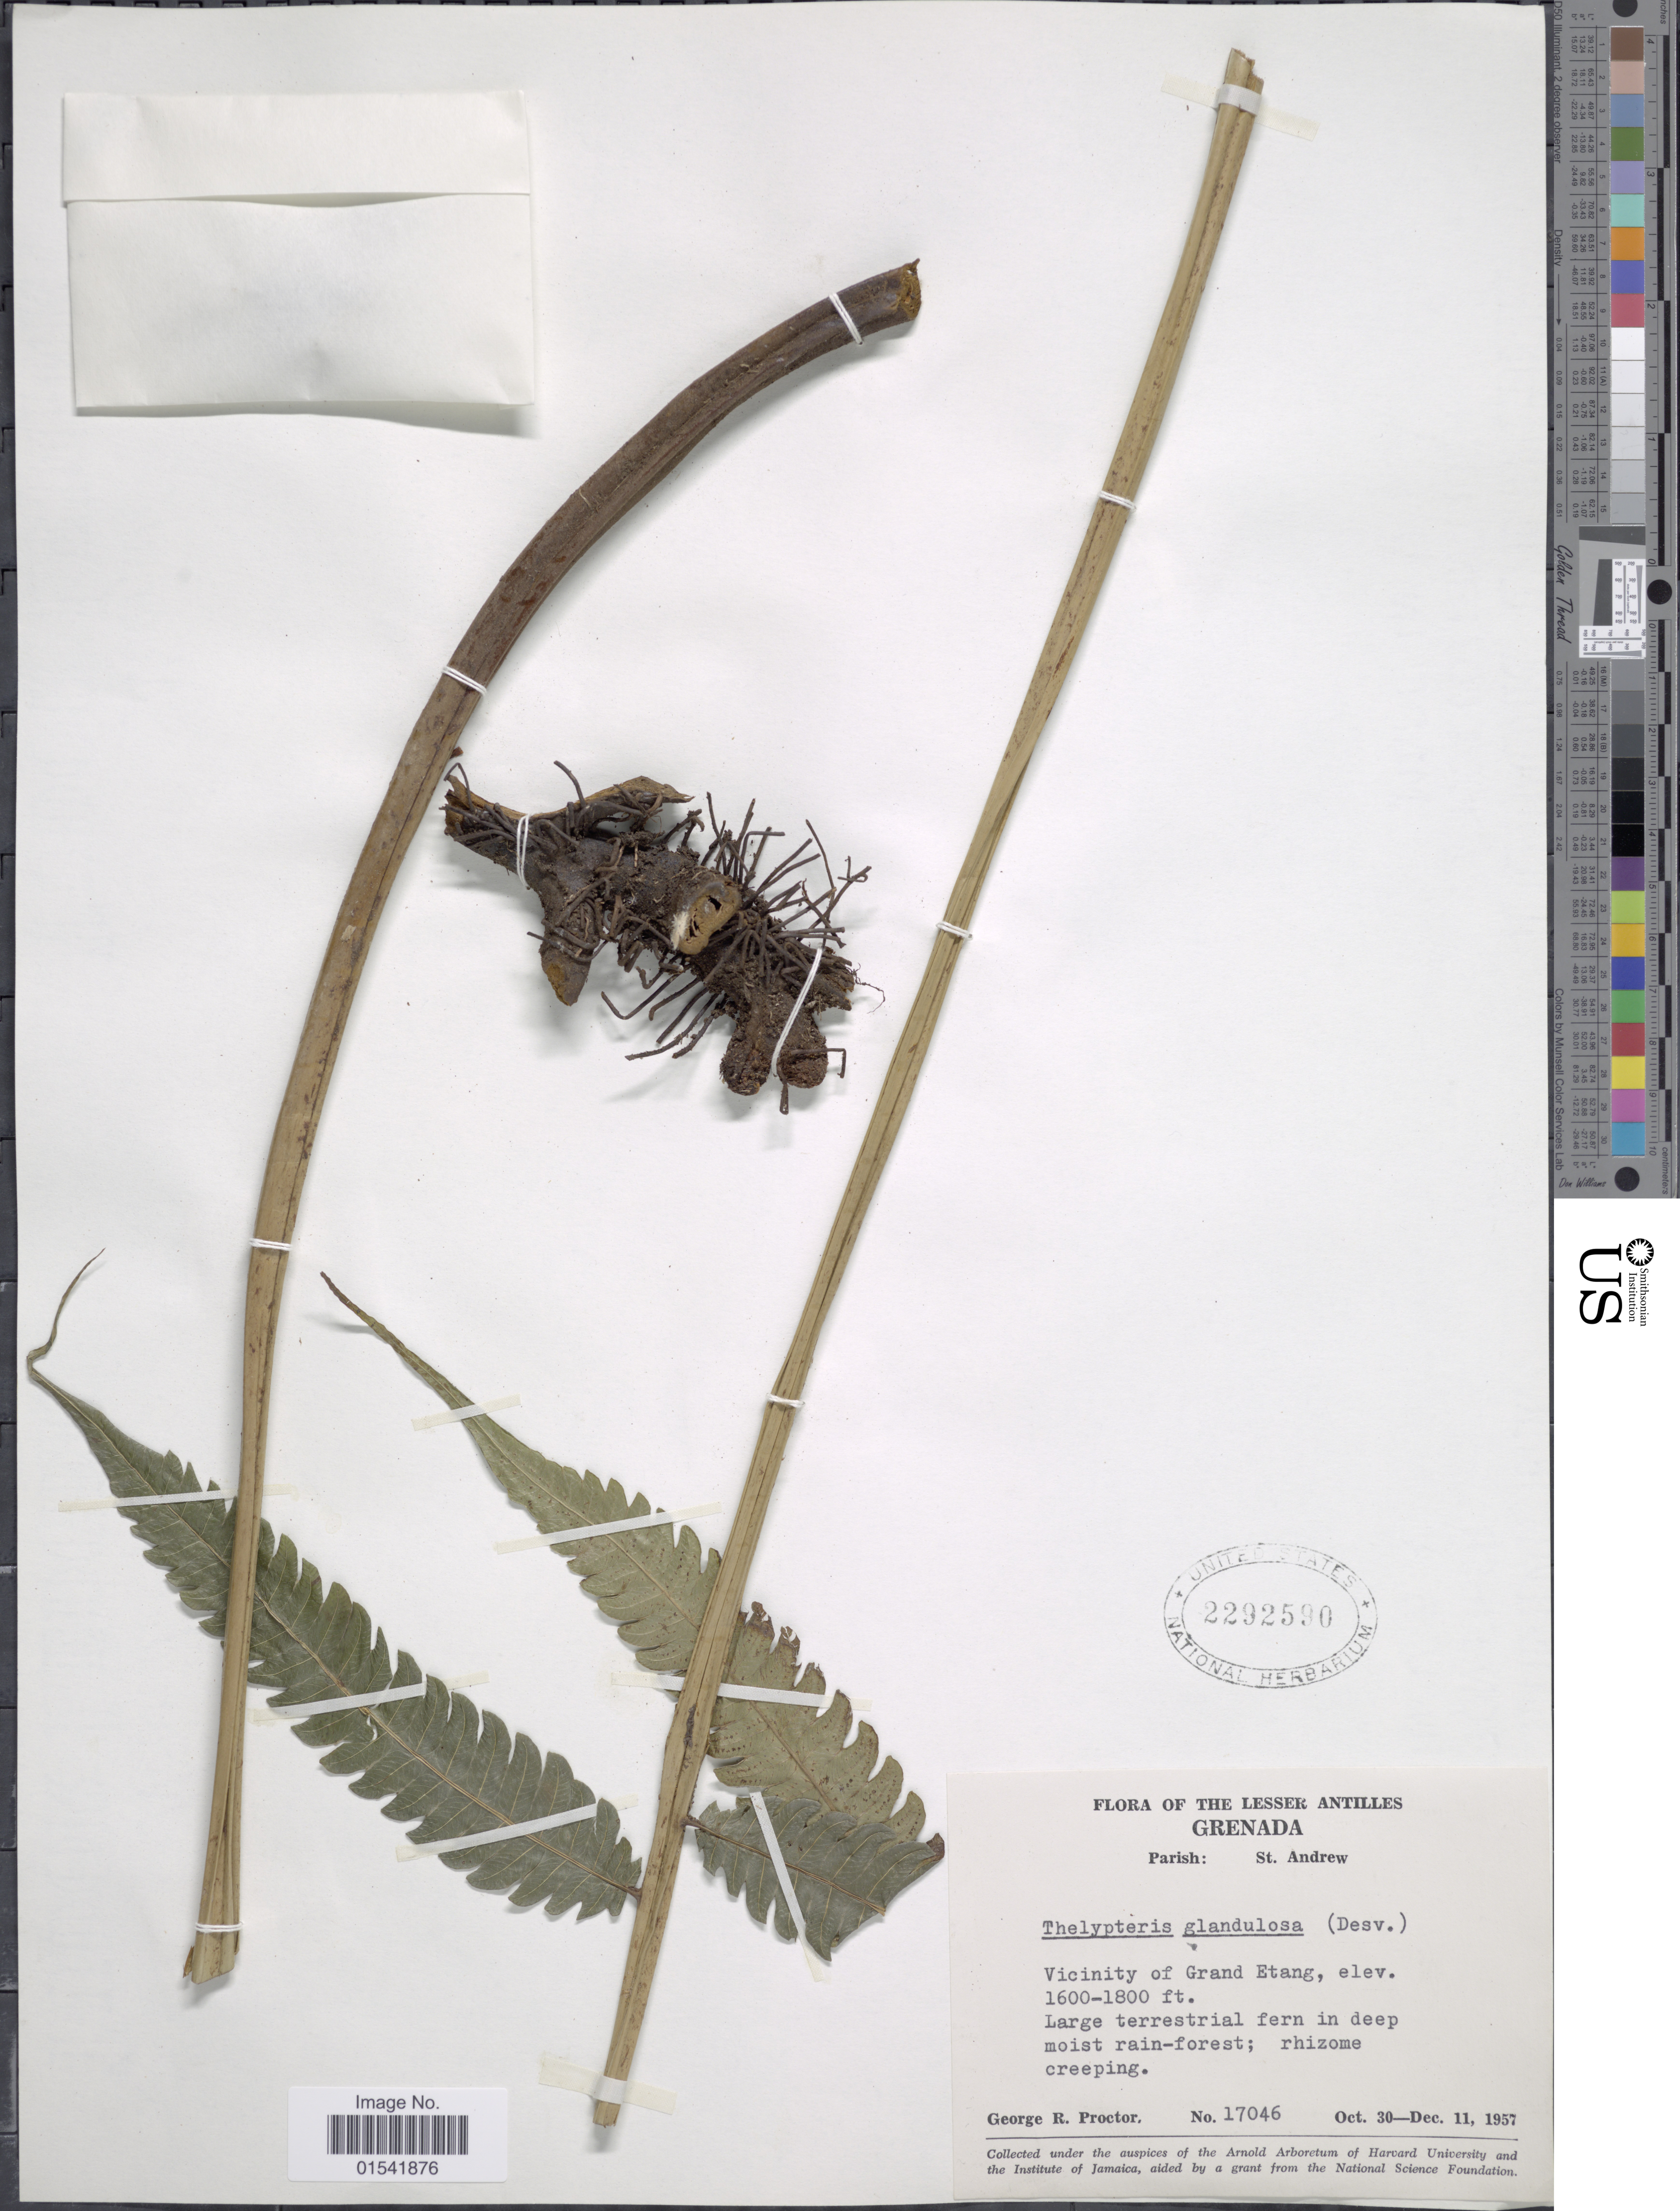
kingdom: Plantae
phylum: Tracheophyta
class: Polypodiopsida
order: Polypodiales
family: Thelypteridaceae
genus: Steiropteris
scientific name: Steiropteris glandulosa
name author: (Hook. f.) Pic. Serm.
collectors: G. R. Proctor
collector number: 17046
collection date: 1957-10-30/1957-12-11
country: Dominica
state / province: St. Andrew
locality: The Lesser Antilles, Parish: St. Andrew, Vicinity of Grand Etang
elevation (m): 488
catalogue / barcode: US 2292590